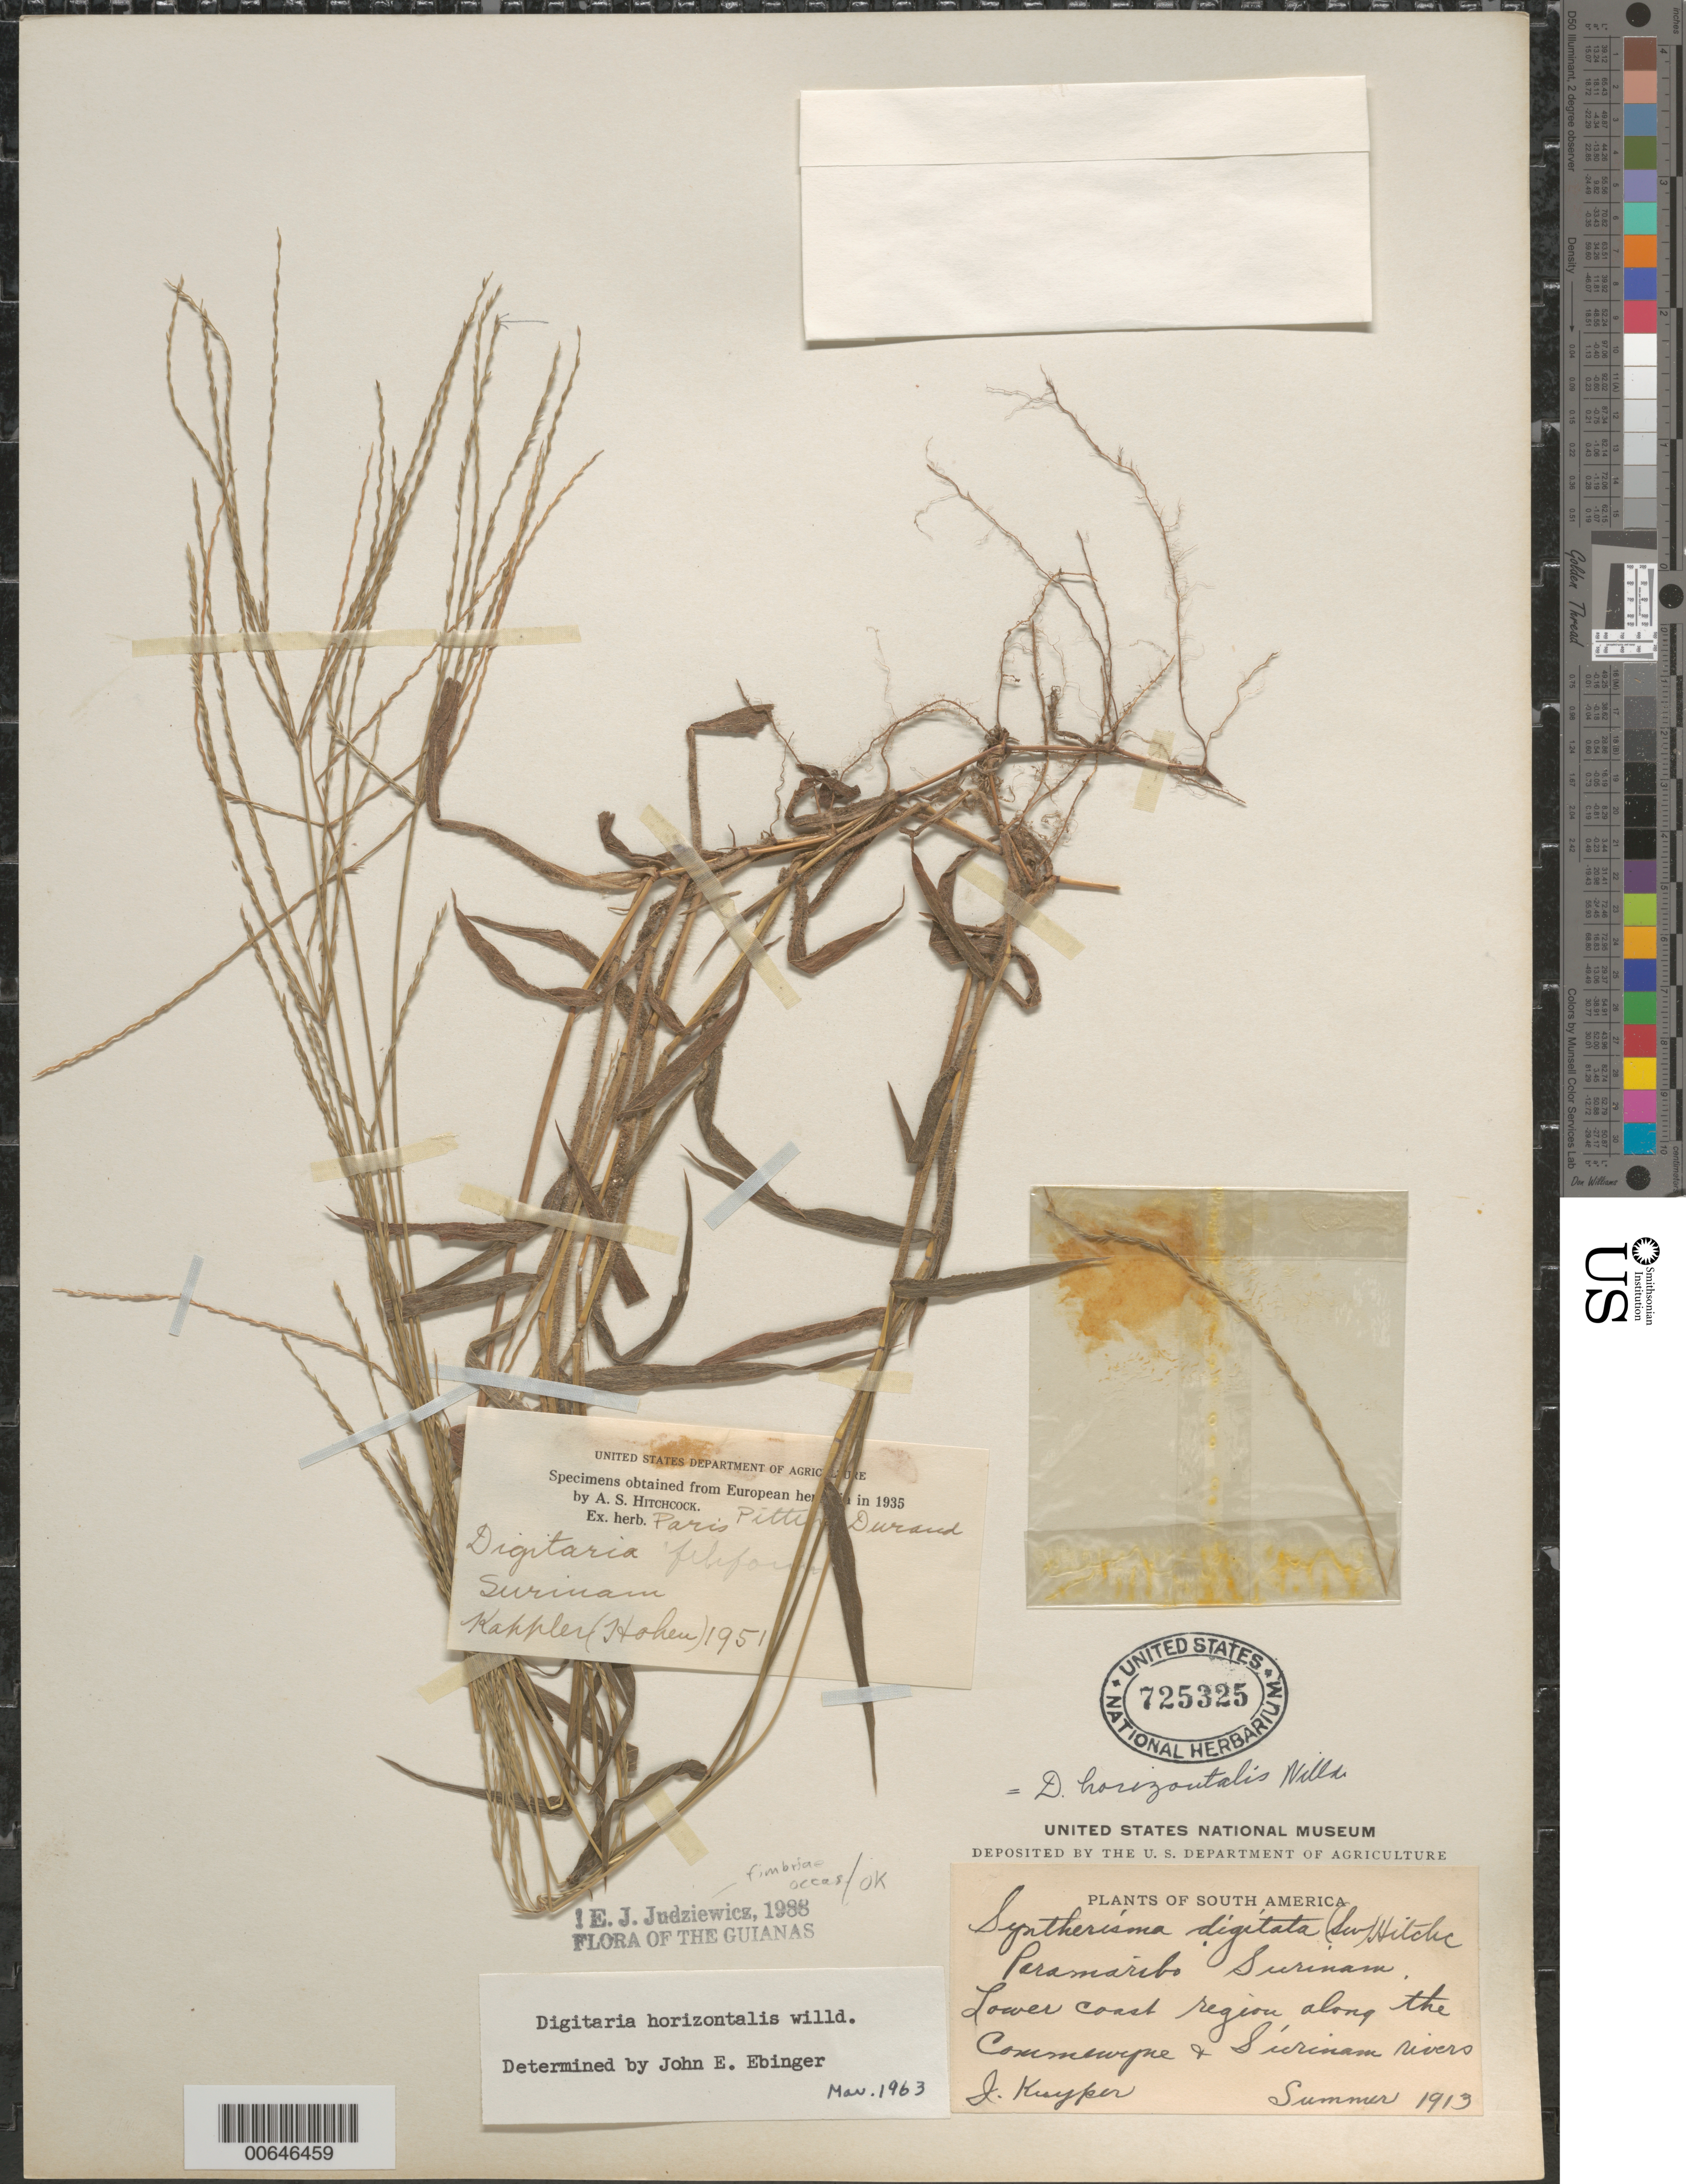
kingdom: Plantae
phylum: Tracheophyta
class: Liliopsida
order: Poales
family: Poaceae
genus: Digitaria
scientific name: Digitaria horizontalis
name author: Willd.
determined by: Judziewicz, E. J.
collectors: J. Kuyper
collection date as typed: Summer 1913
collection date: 1913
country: Suriname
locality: Paramaribo, lower coast region along the Commewyne and Surinam Rivers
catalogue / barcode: US 725325